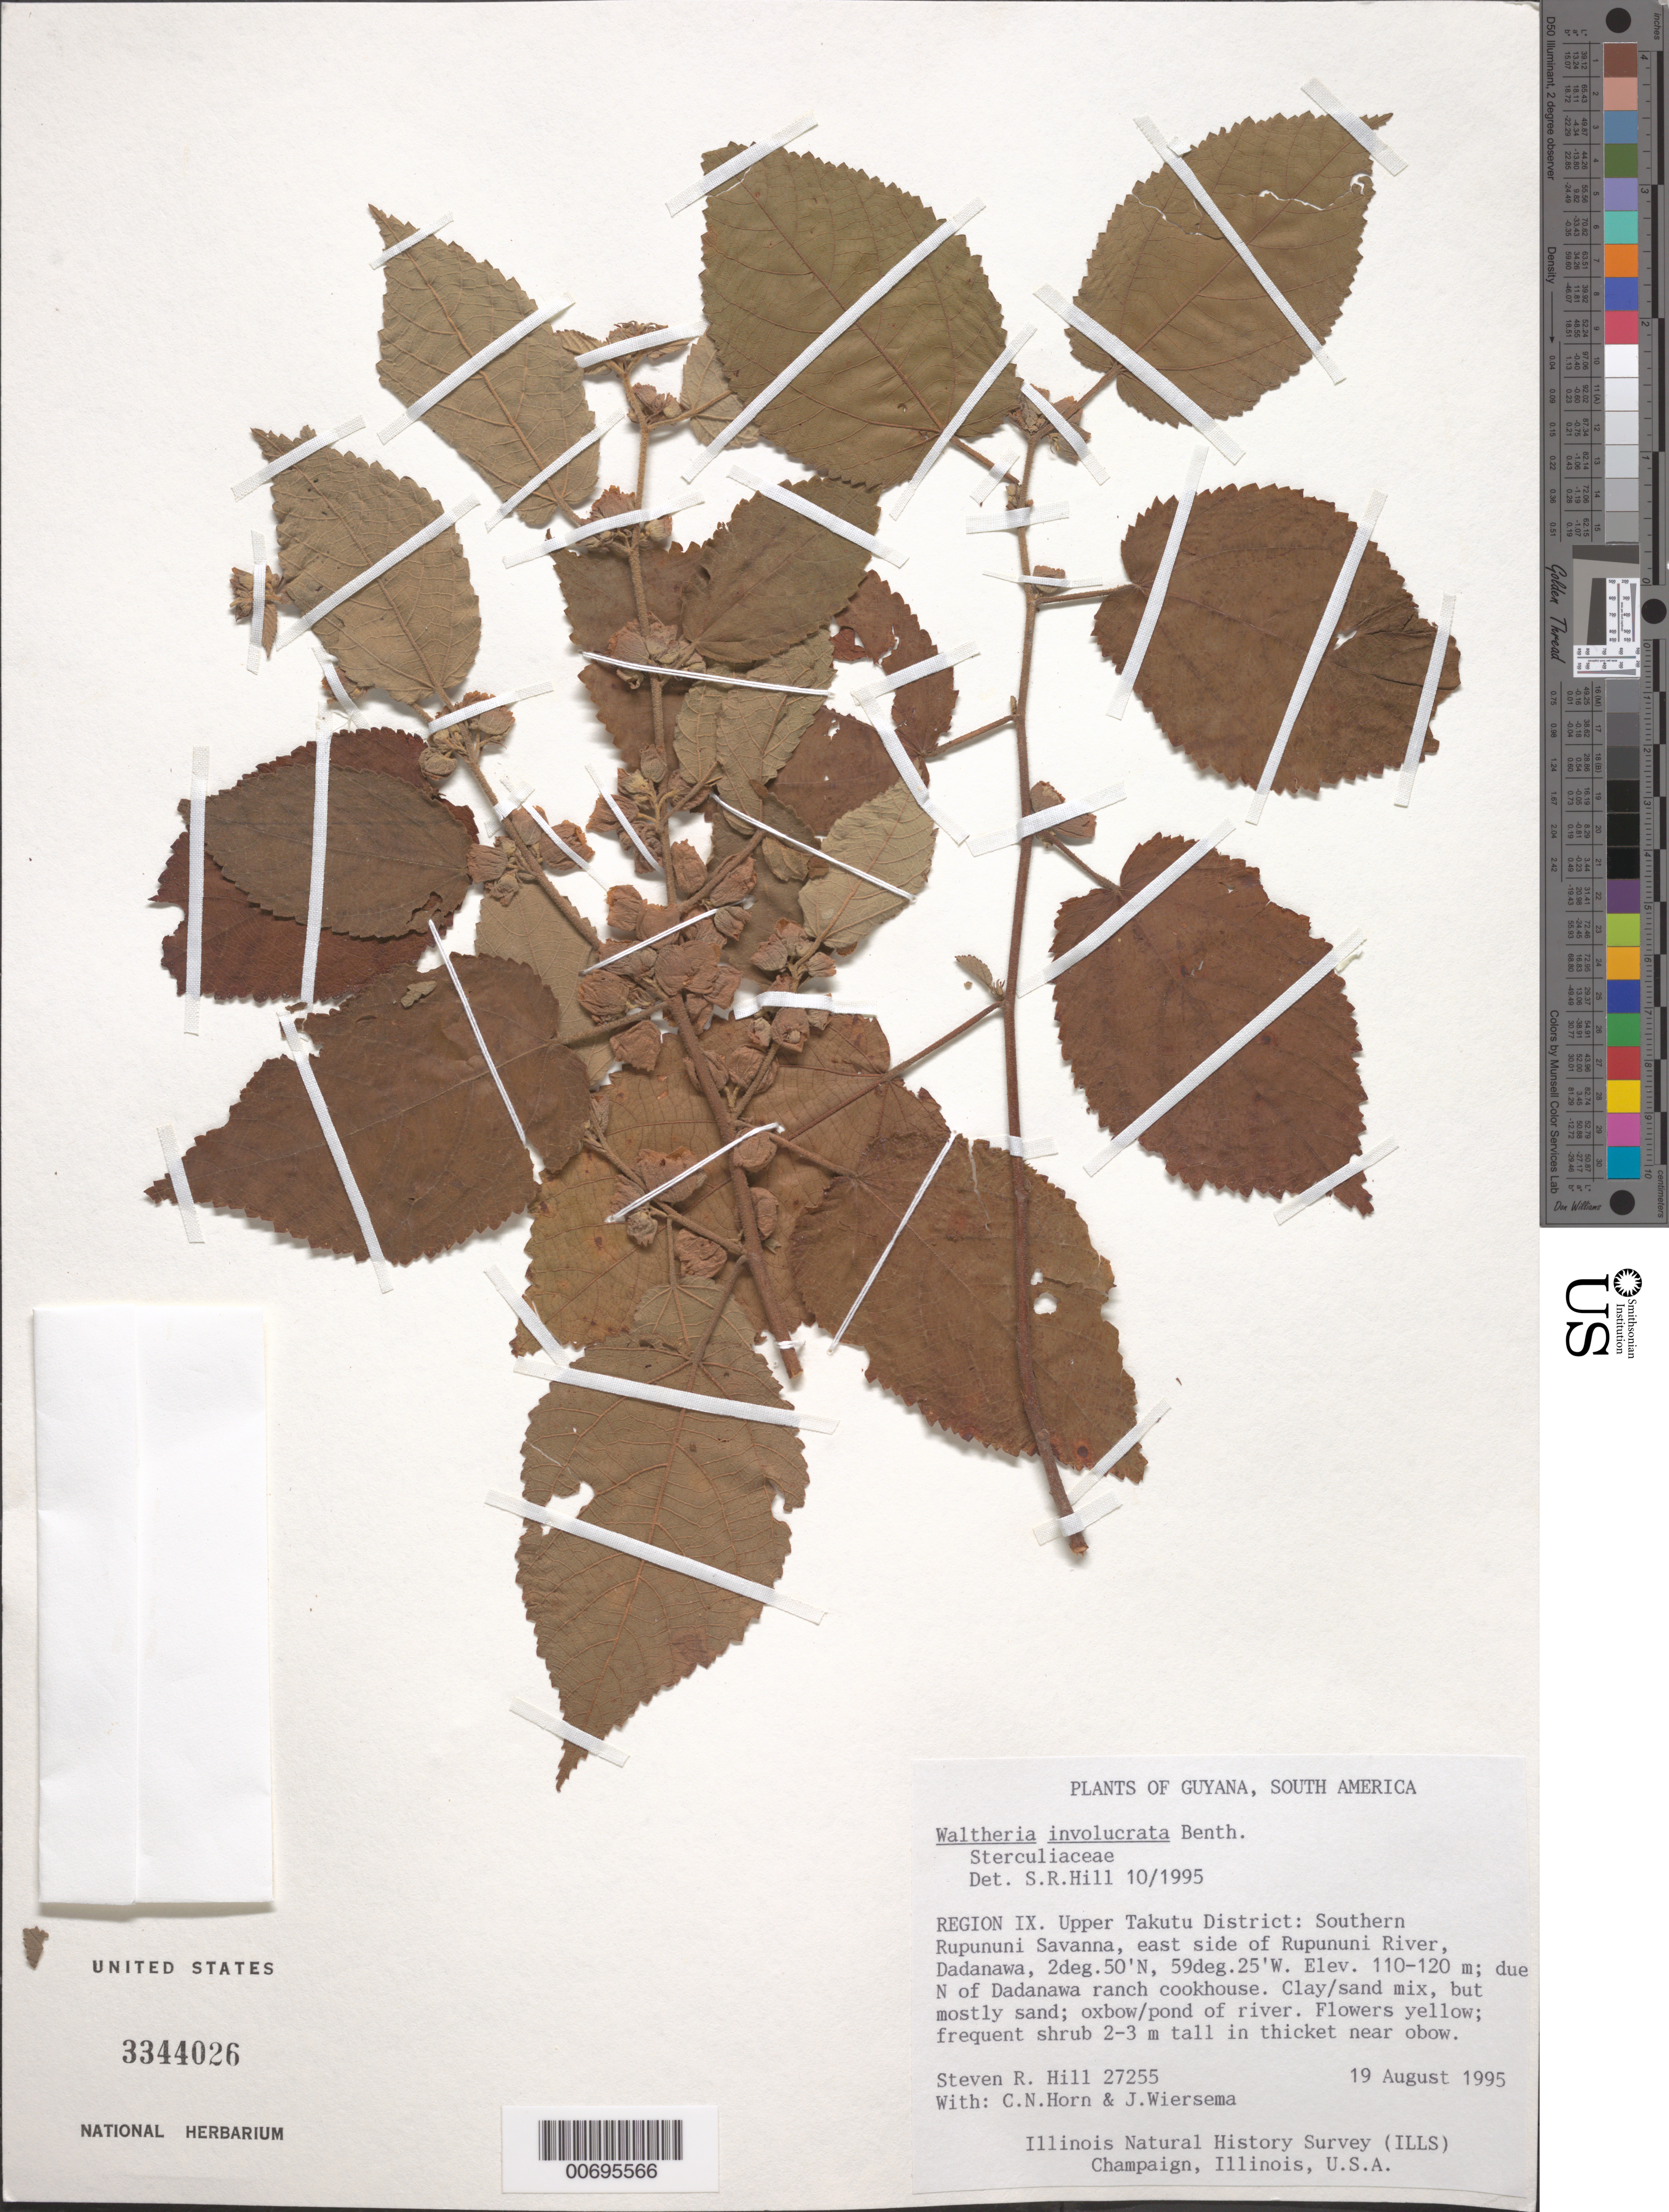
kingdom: Plantae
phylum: Tracheophyta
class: Magnoliopsida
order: Malvales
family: Malvaceae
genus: Waltheria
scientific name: Waltheria involucrata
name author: Benth.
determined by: Hill, Steven R.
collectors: S. R. Hill, C. N. Horn & J. H. Wiersema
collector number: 27255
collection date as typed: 19-Aug-95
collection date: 1995-08-19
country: Guyana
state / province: U. Takutu-U. Essequibo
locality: Dadanawa, southern Rupununi Savanna, E side of Rupununi R.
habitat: Clay/sand mix, mostly sand, oxbow/pond of river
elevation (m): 110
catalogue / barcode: US 3344026